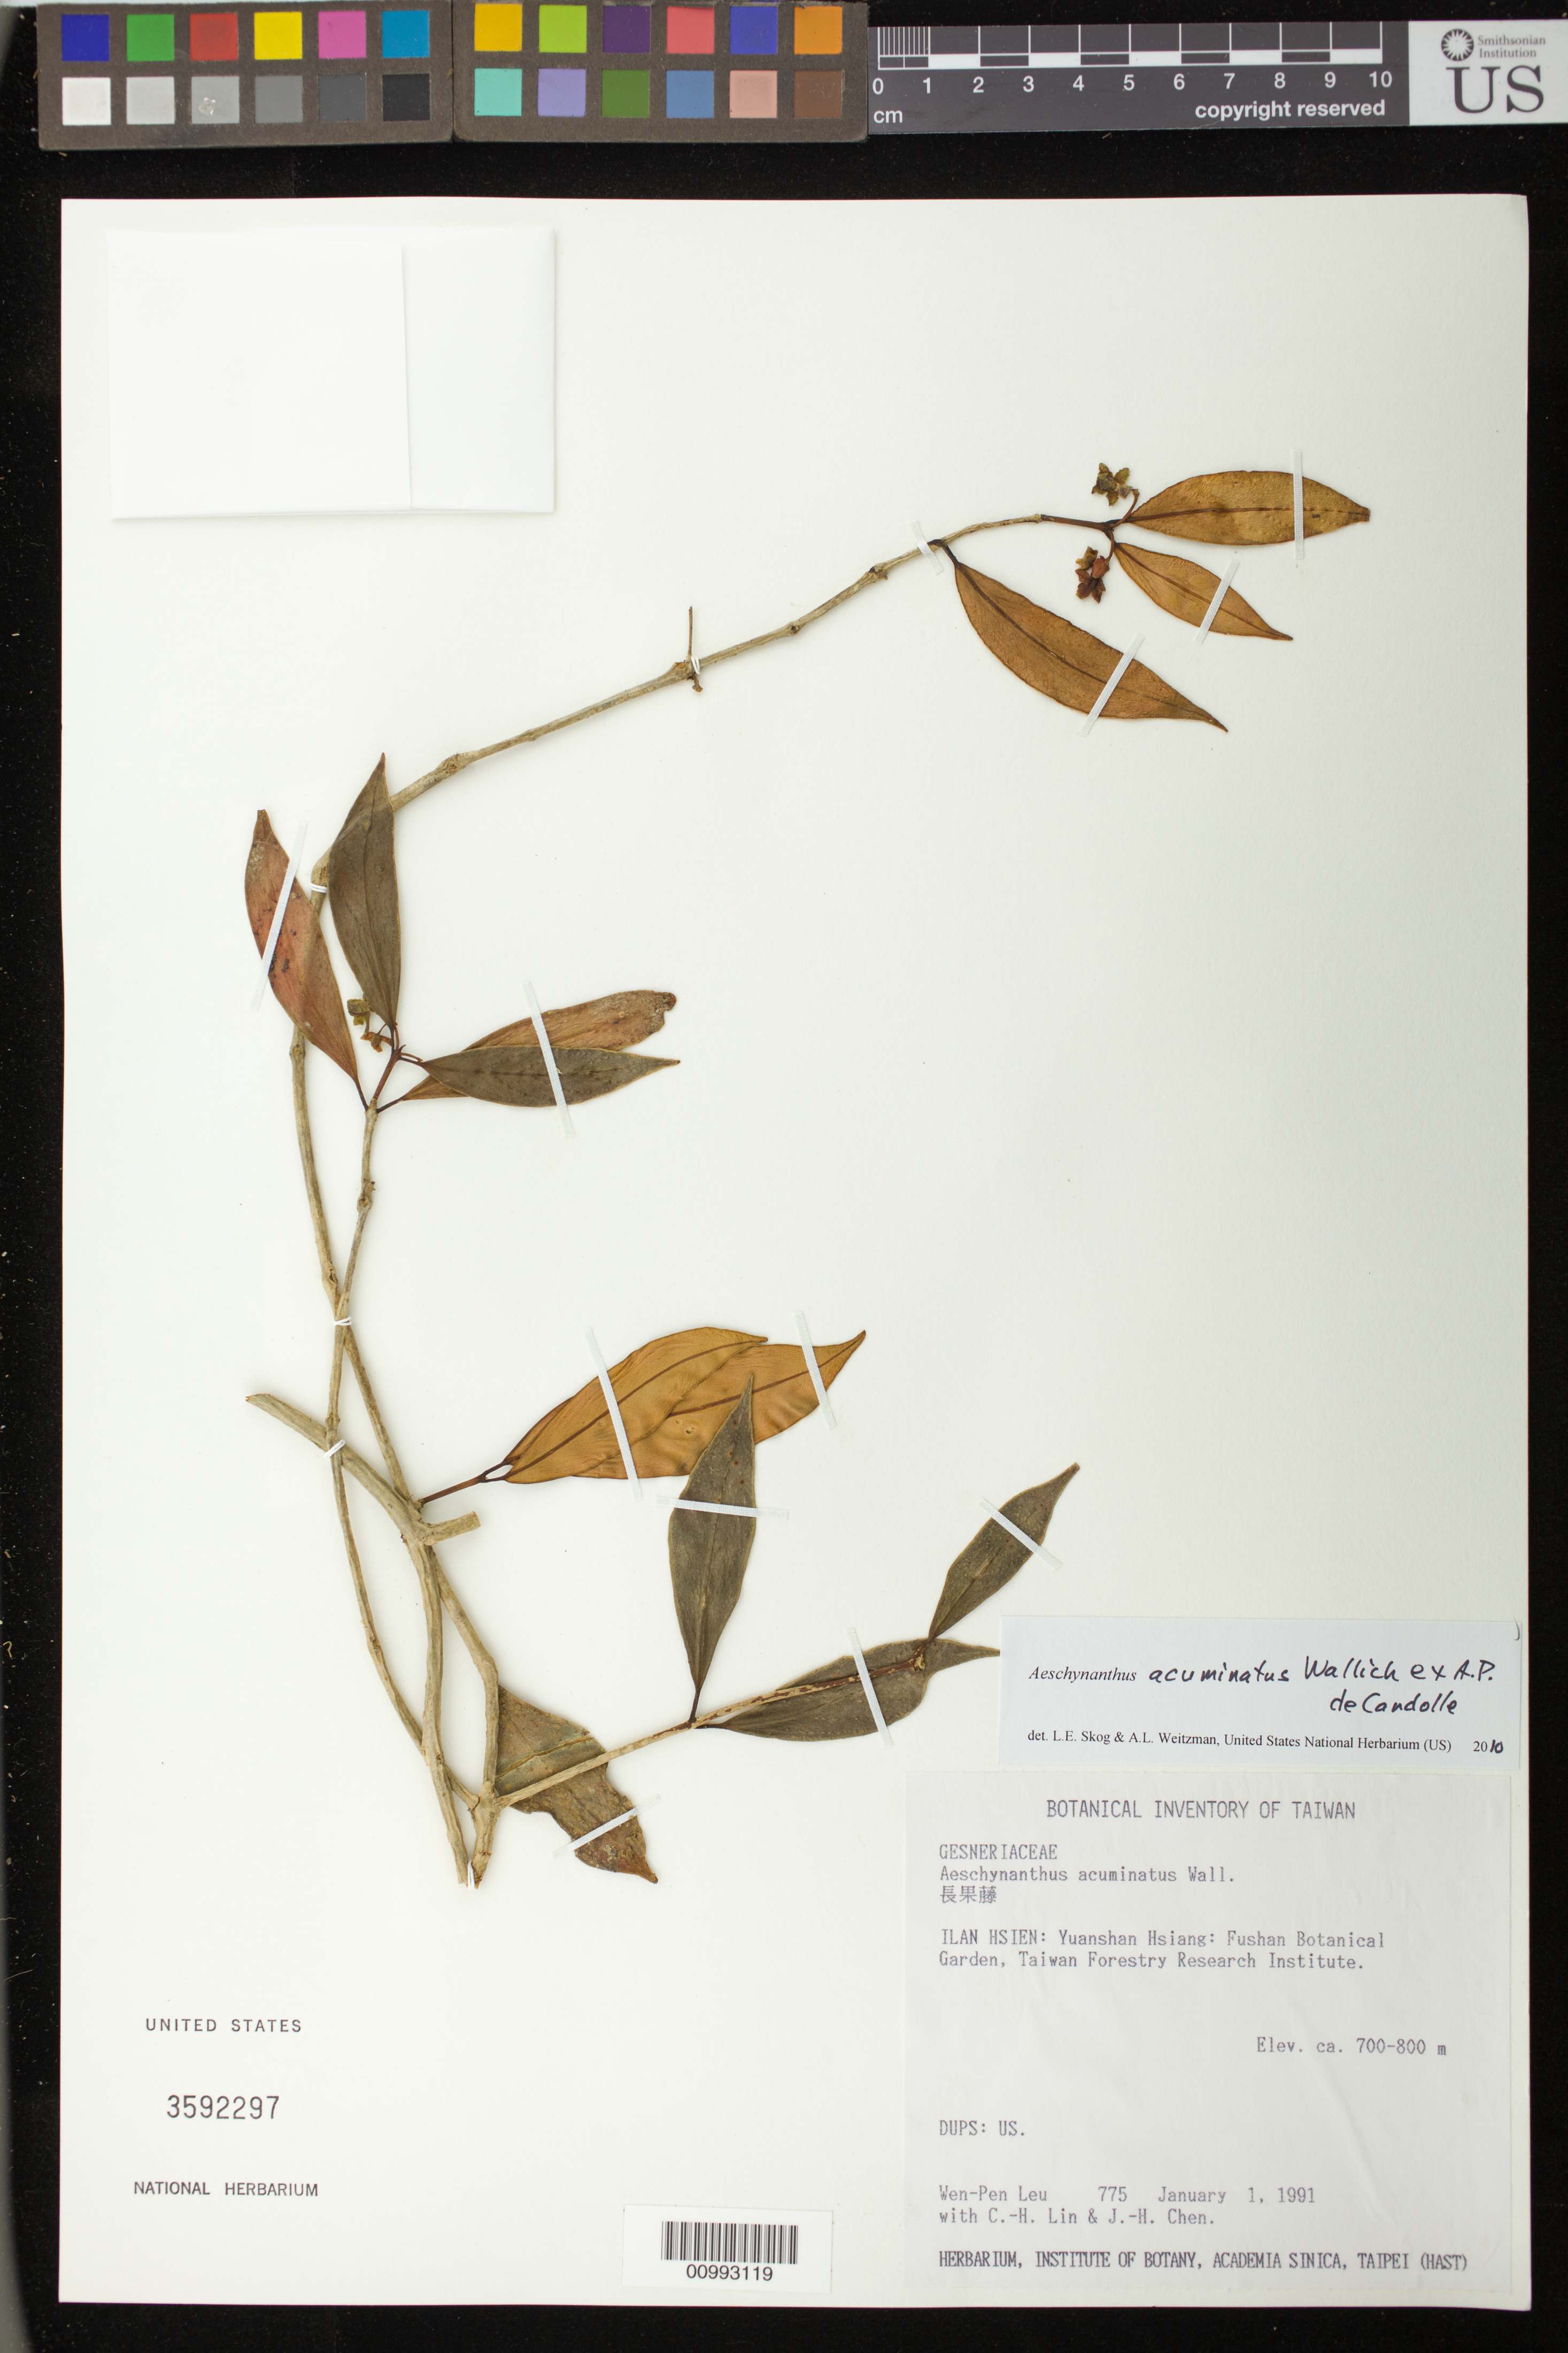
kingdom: Plantae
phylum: Tracheophyta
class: Magnoliopsida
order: Lamiales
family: Gesneriaceae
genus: Aeschynanthus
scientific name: Aeschynanthus acuminatus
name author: Wall. ex A. DC.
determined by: Skog, L. E.; Weitzman, A. L.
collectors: W. Leu, C. Lin & J. H. Chen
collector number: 775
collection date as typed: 01 Jan 1991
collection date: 1991-01-01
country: Taiwan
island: Taiwan [Formosa]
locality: Ilan Hsien: Yuanshan Hsiang, Fushan Botanical Garden, Taiwan Forestry Research Institute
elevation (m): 700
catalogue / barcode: US 3592297